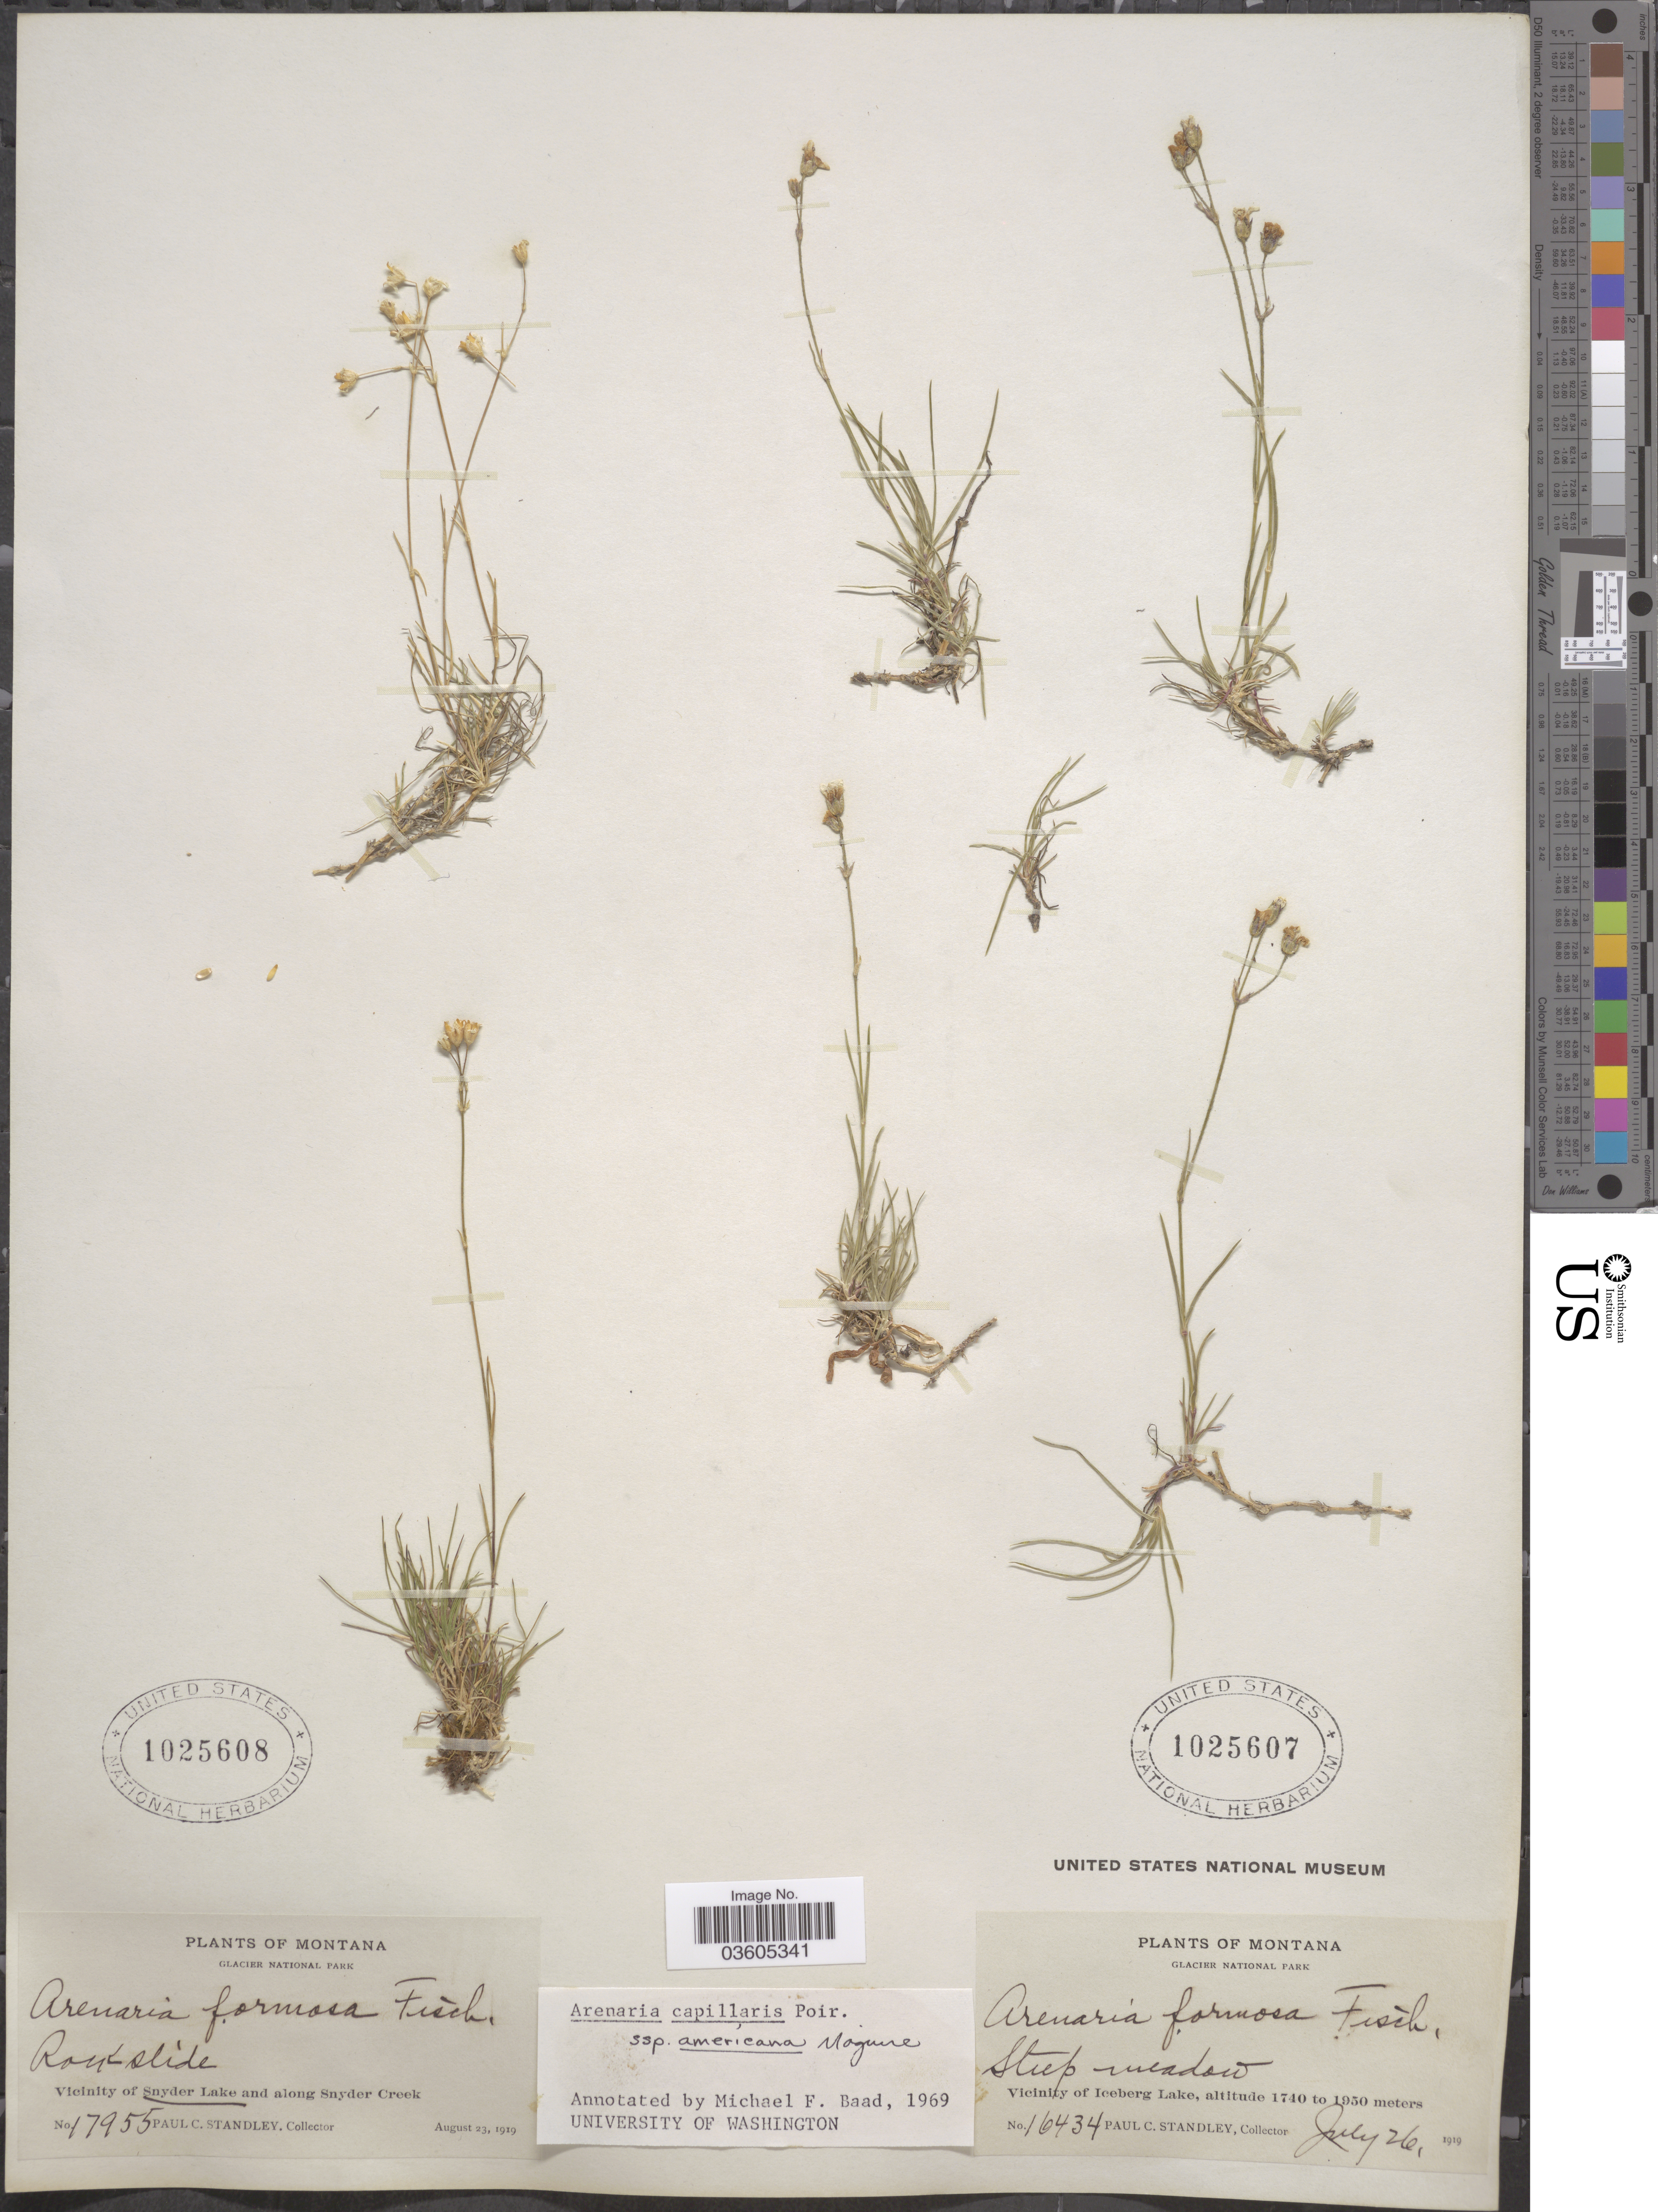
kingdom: Plantae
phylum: Tracheophyta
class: Magnoliopsida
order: Caryophyllales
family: Caryophyllaceae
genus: Eremogone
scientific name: Eremogone capillaris var. americana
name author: (Maguire) R.L. Hartm. & Rabeler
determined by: U.S. National Herbarium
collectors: P. C. Standley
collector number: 16434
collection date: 1919-07-26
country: United States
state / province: Montana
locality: Glacier National Park. Vicinity of Iceberg Lake.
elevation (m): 1740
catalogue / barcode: US 1025607